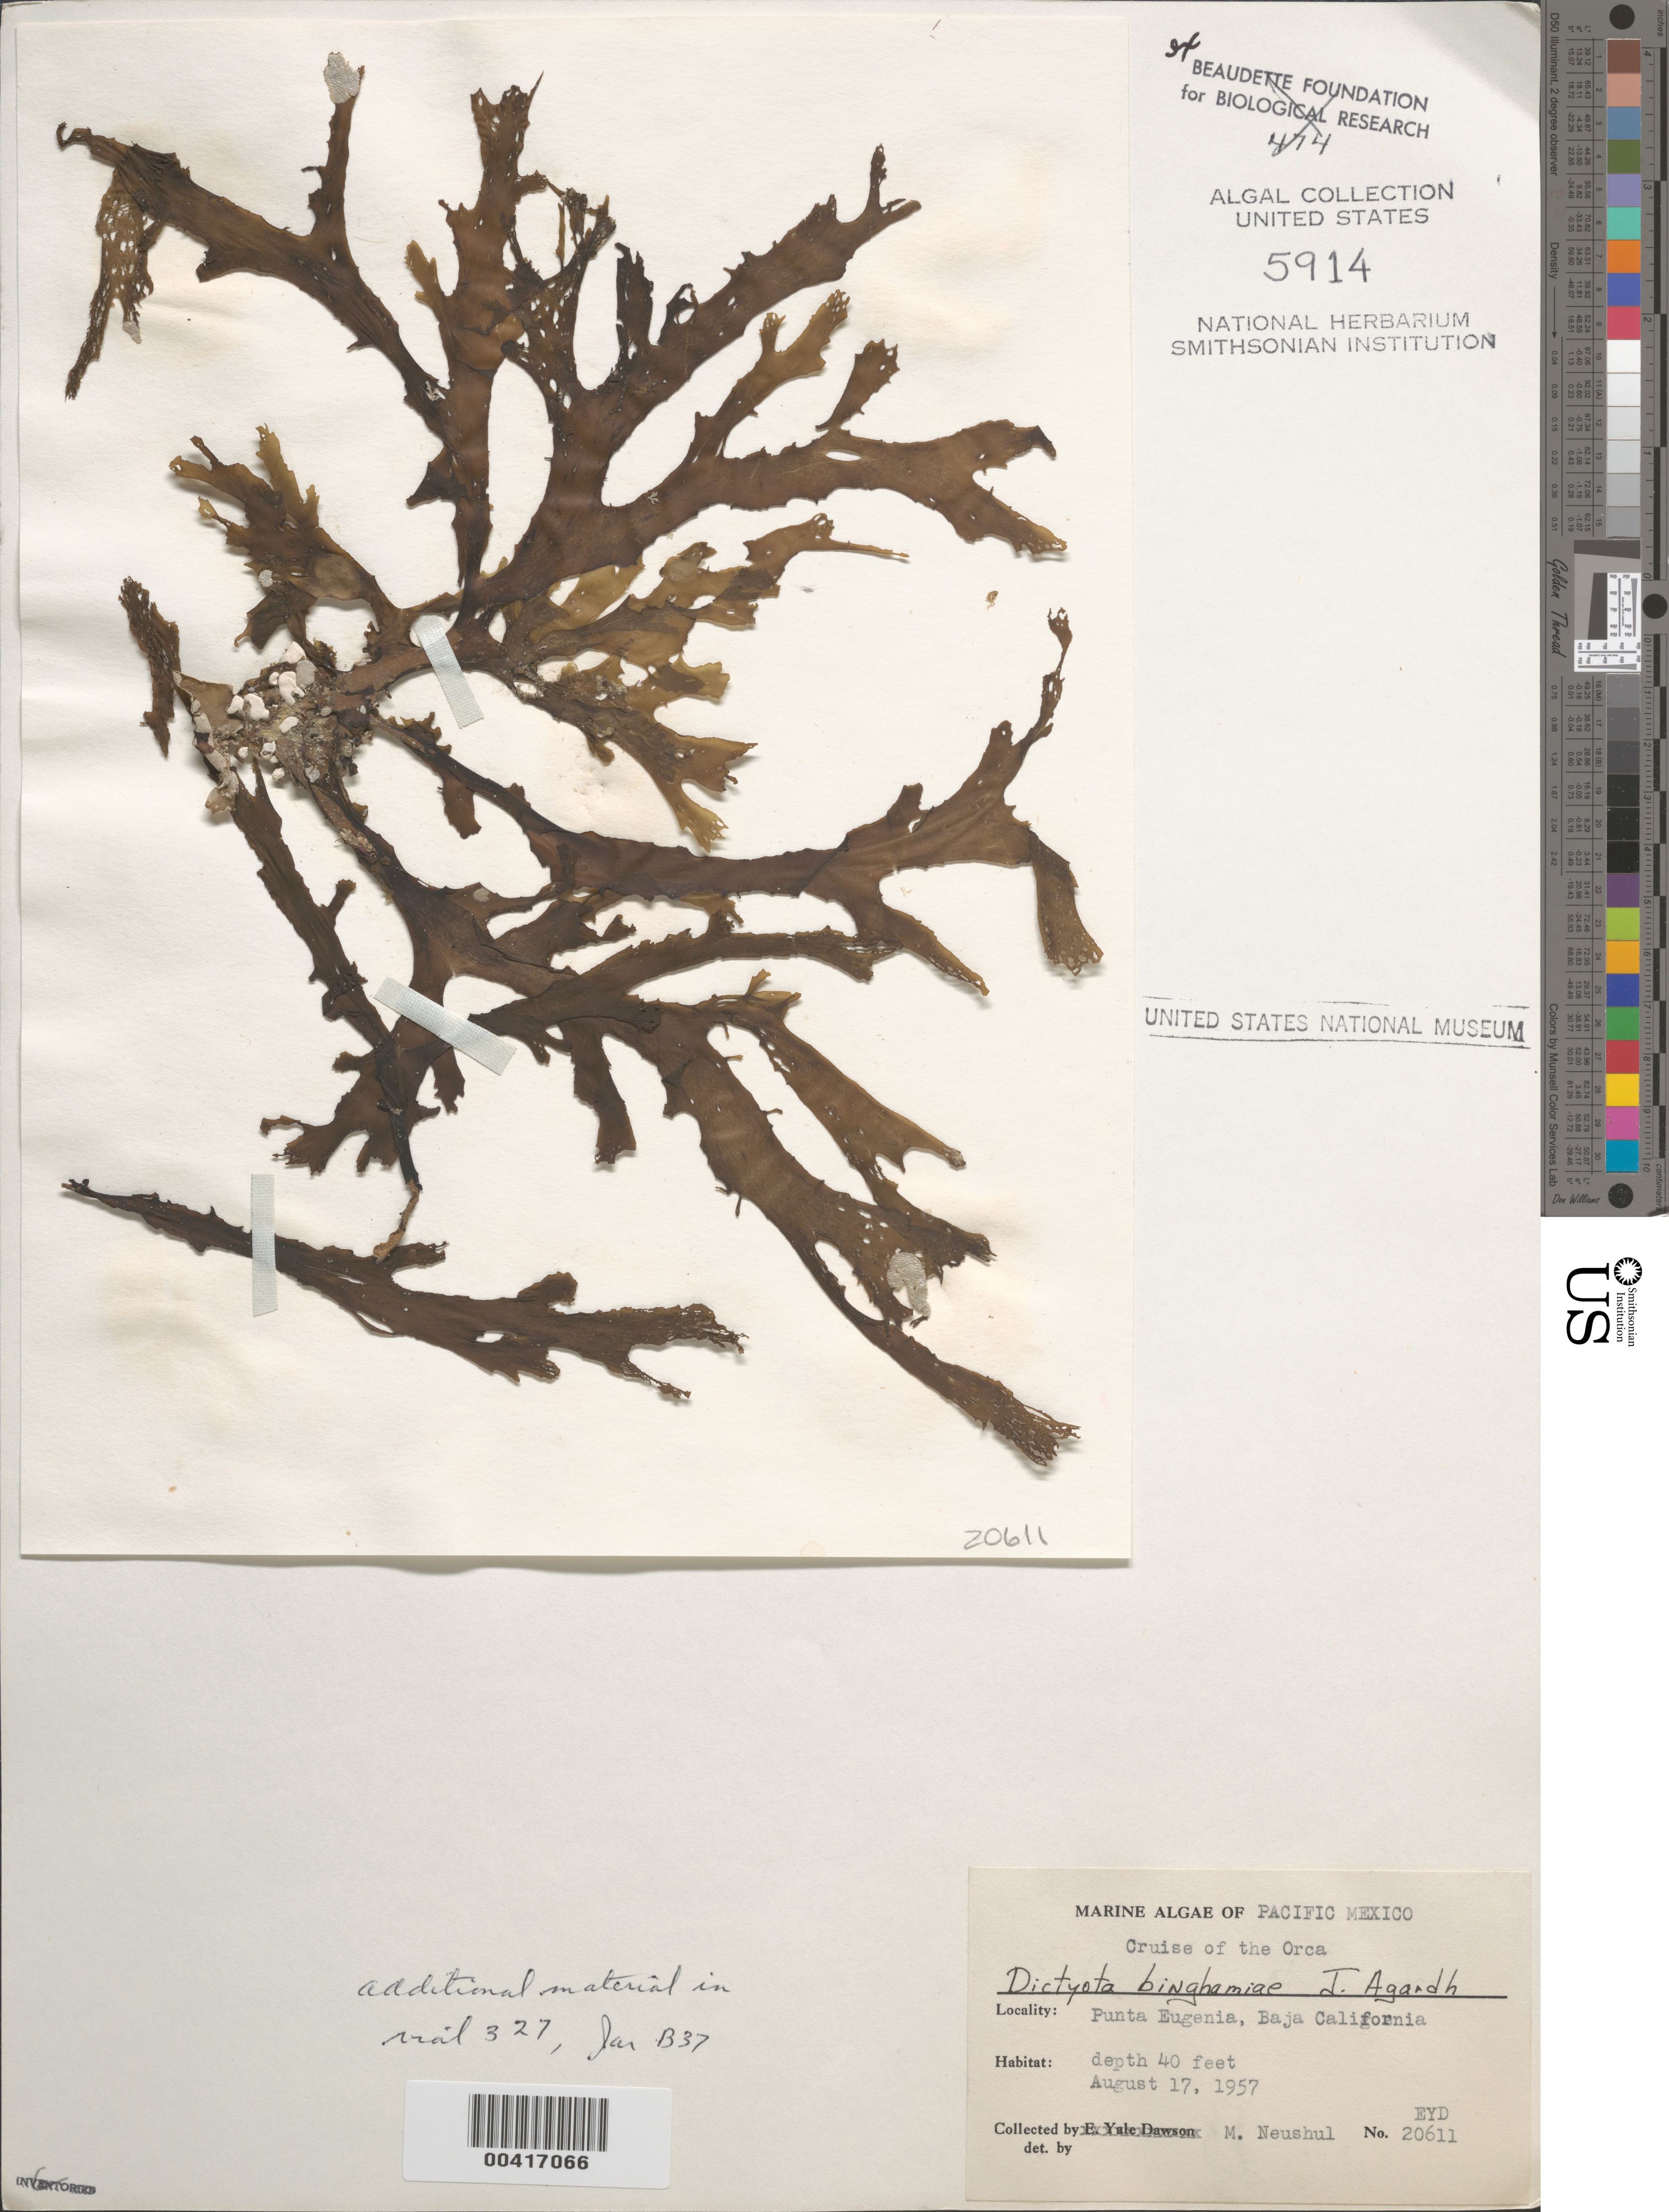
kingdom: Chromista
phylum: Ochrophyta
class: Phaeophyceae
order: Dictyotales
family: Dictyotaceae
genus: Dictyota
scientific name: Dictyota binghamiae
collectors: M. Neushul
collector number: EYD 20611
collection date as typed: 17 Aug 1957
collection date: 1957-08-17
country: Mexico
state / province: Baja California Sur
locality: Punta Eugenia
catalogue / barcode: US 5914